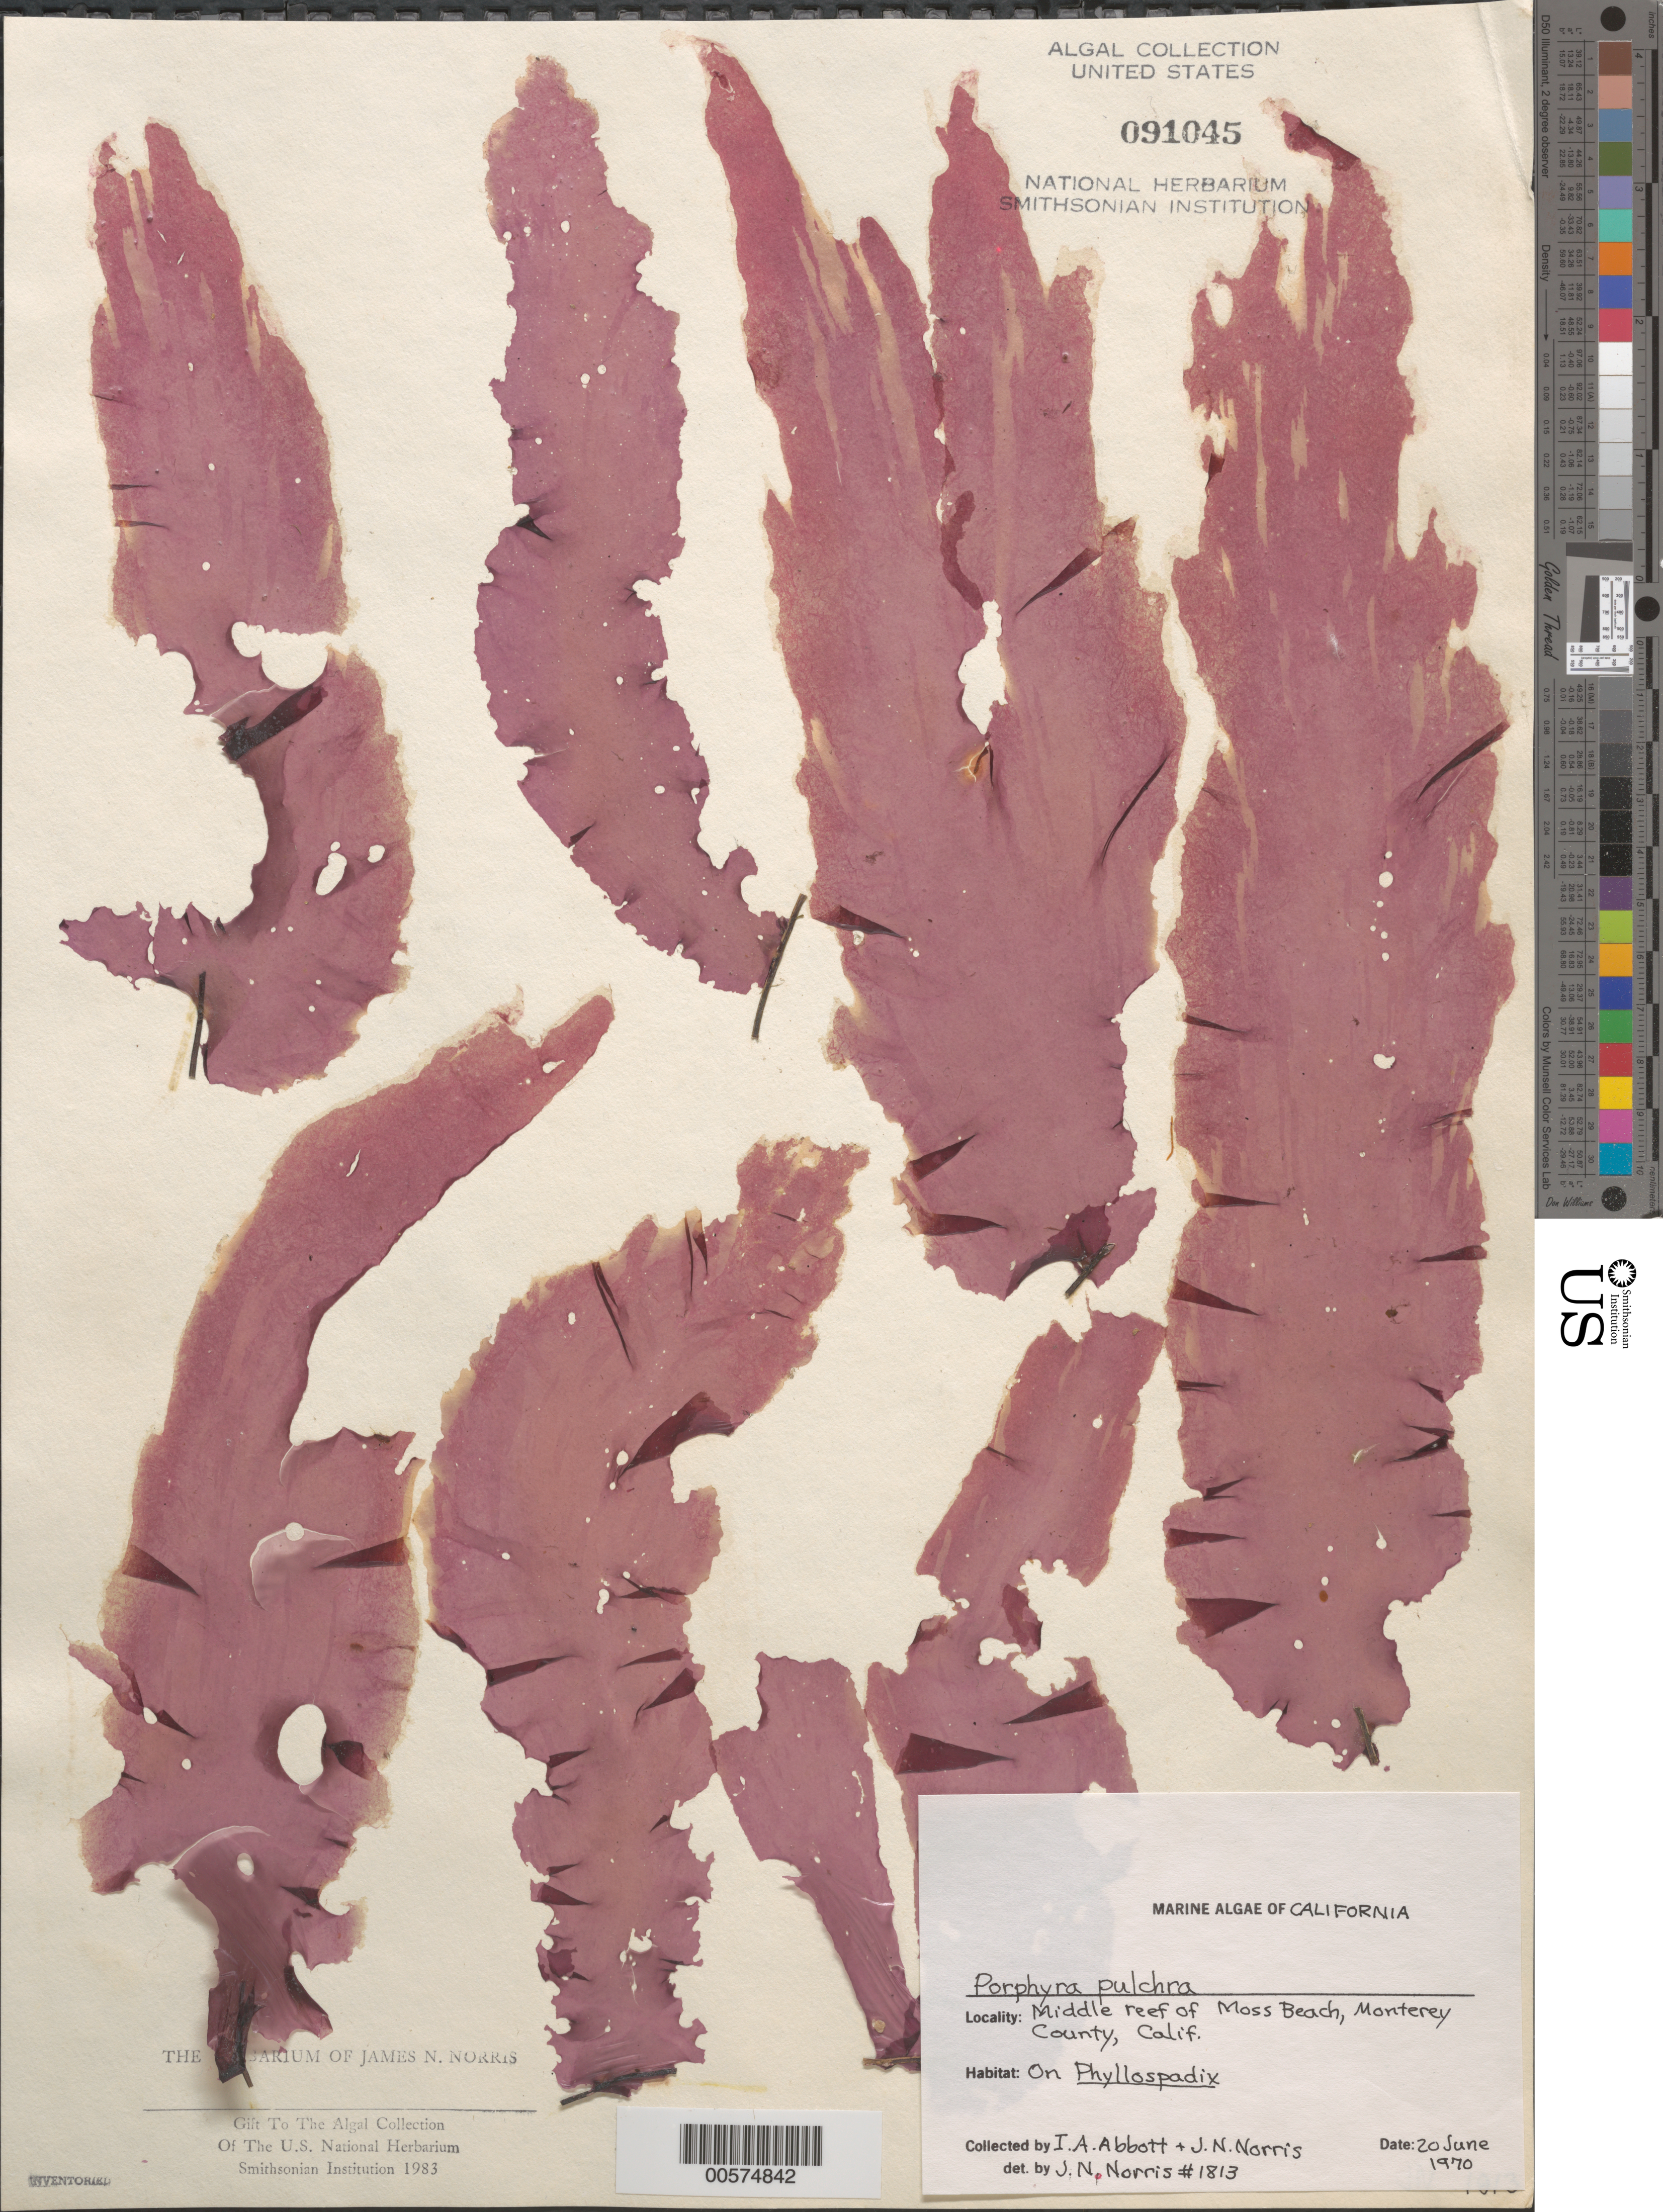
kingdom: Plantae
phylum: Rhodophyta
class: Bangiophyceae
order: Bangiales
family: Bangiaceae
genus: Porphyra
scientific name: Porphyra pulchra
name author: Hollenb. in G.M. Sm. & Hollenb.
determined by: Norris, James N.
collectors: I. A. Abbott & J. N. Norris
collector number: JN-1813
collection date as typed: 20 Jun 1970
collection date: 1970-06-20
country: United States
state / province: California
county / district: Monterey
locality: Middle reef of Moss Beach, Pacific Grove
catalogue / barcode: US 91045